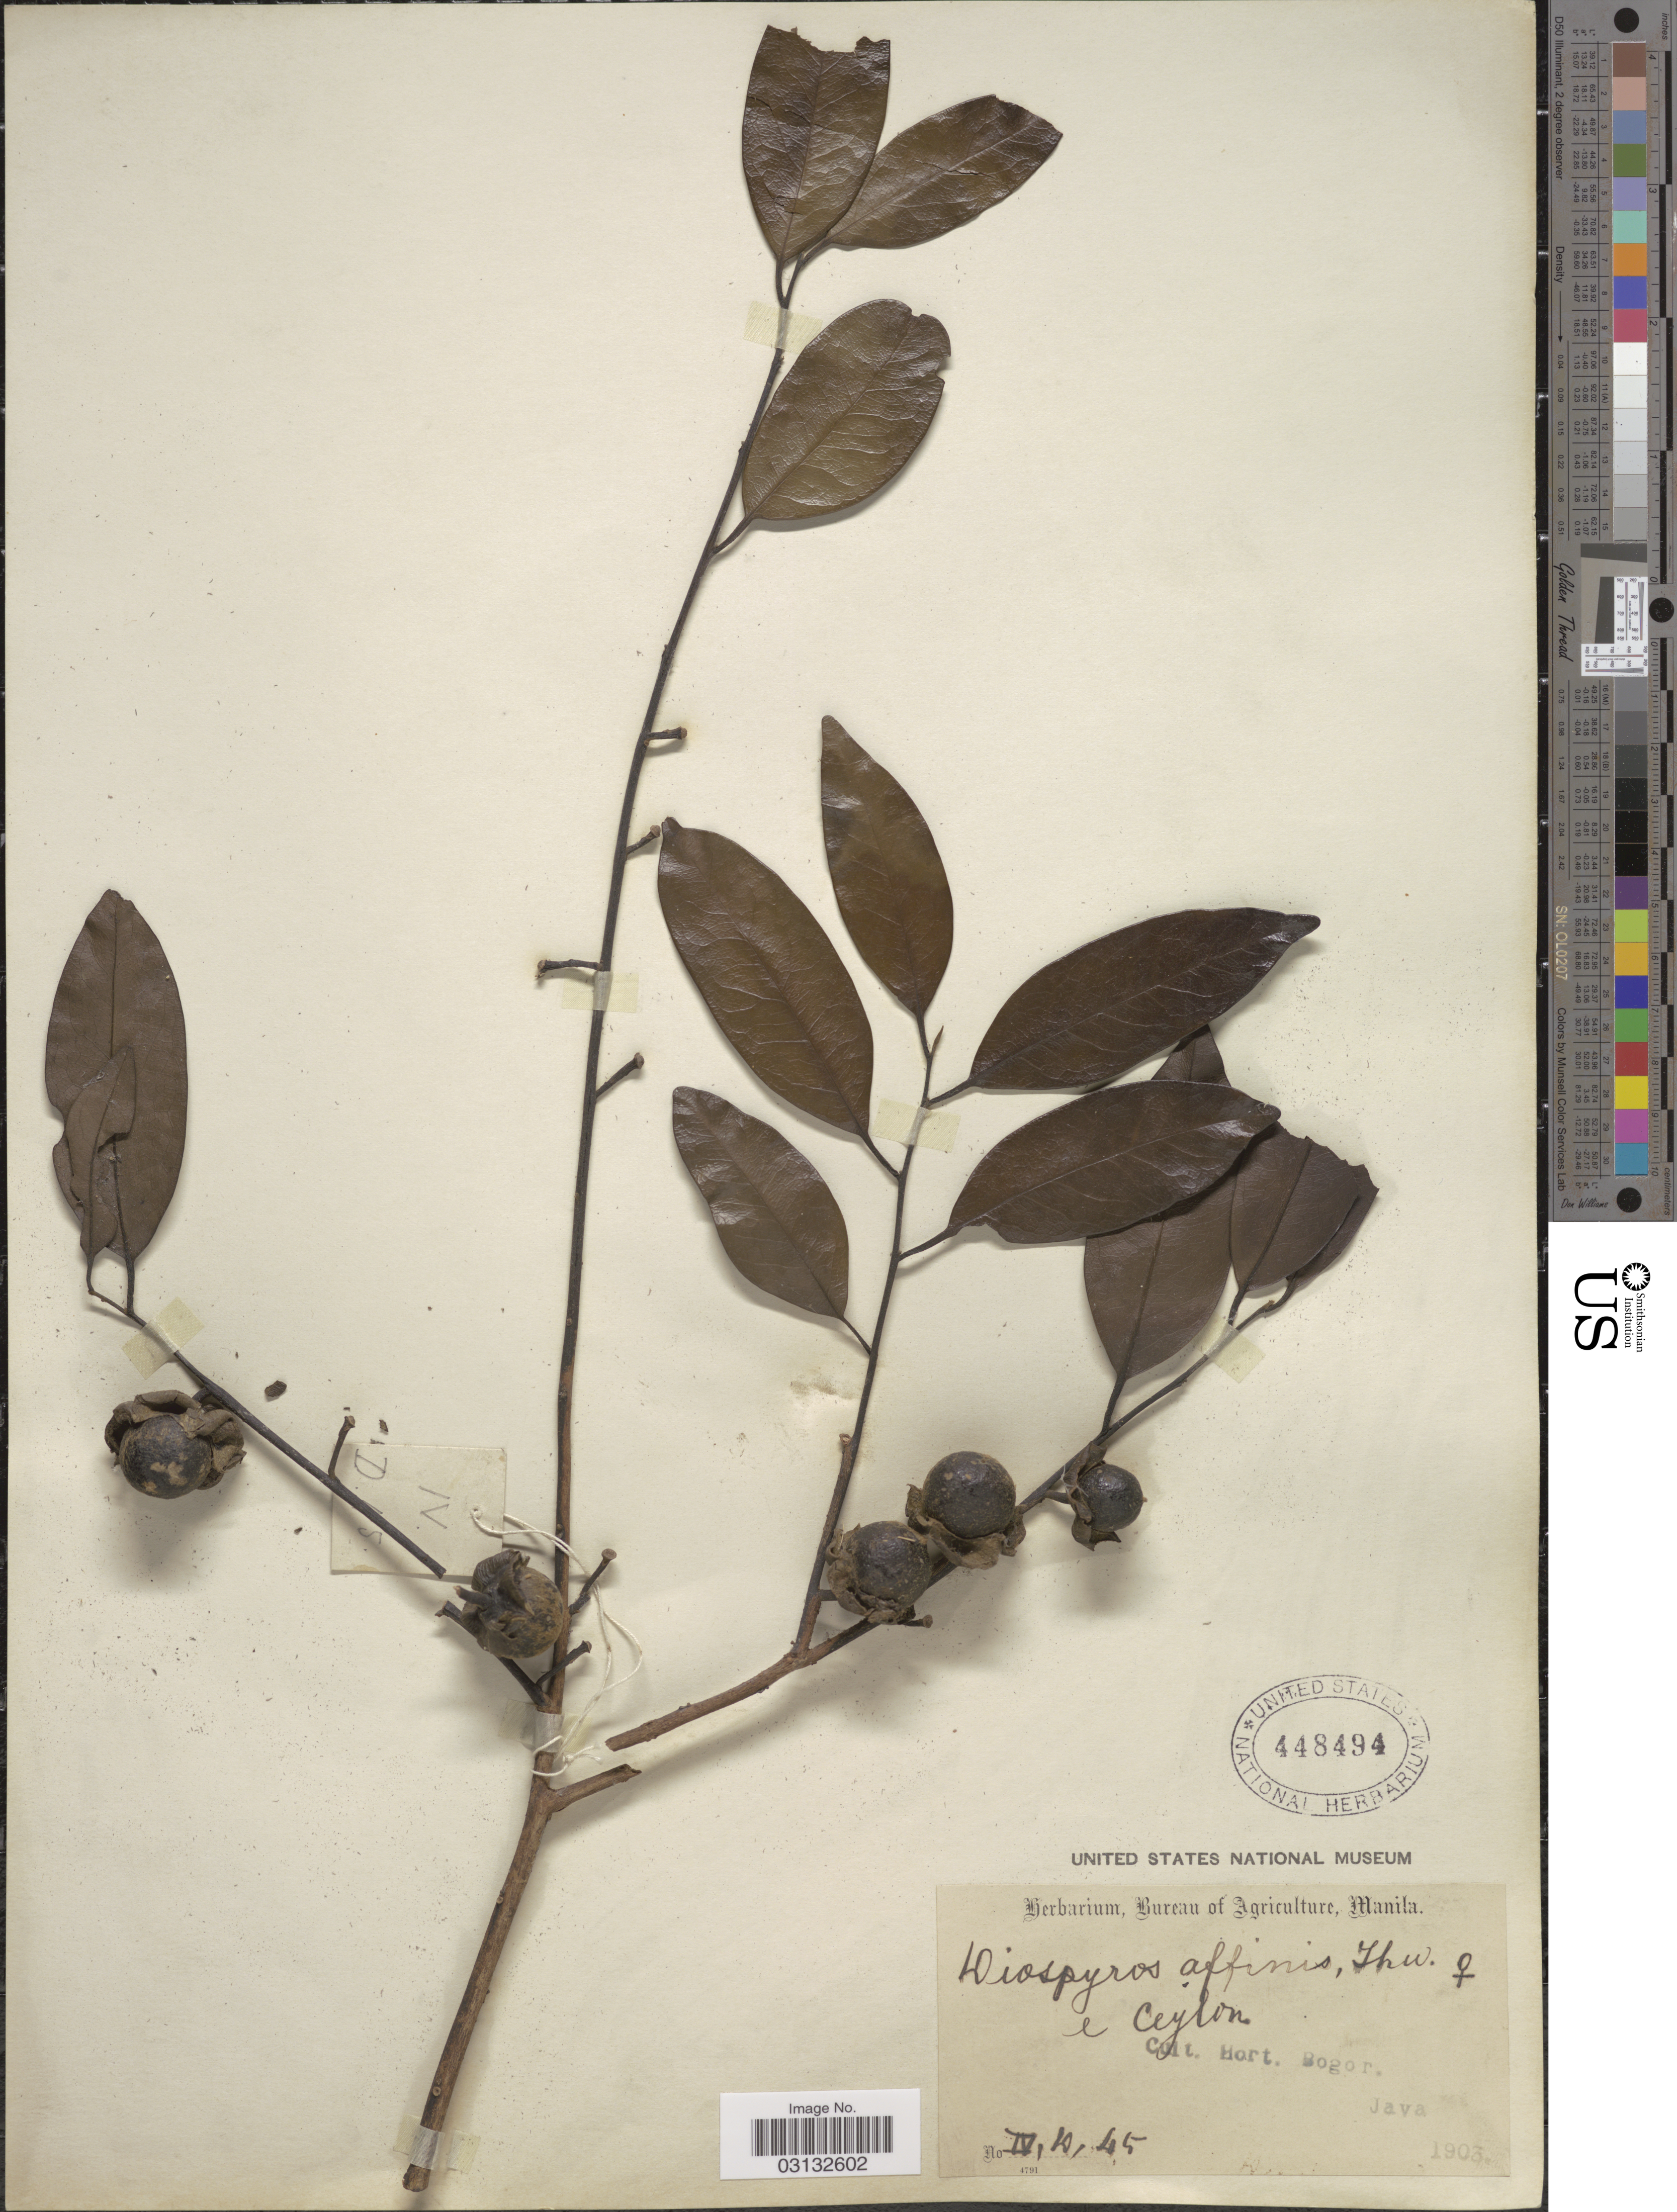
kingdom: Plantae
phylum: Tracheophyta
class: Magnoliopsida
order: Ericales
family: Ebenaceae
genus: Diospyros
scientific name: Diospyros affinis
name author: Thwaites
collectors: ex Herb. Bur. Agric. Manila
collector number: IV,10,45*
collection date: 1903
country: Indonesia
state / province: Java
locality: Cult. Hort. Bogor. Java.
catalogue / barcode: US 448494